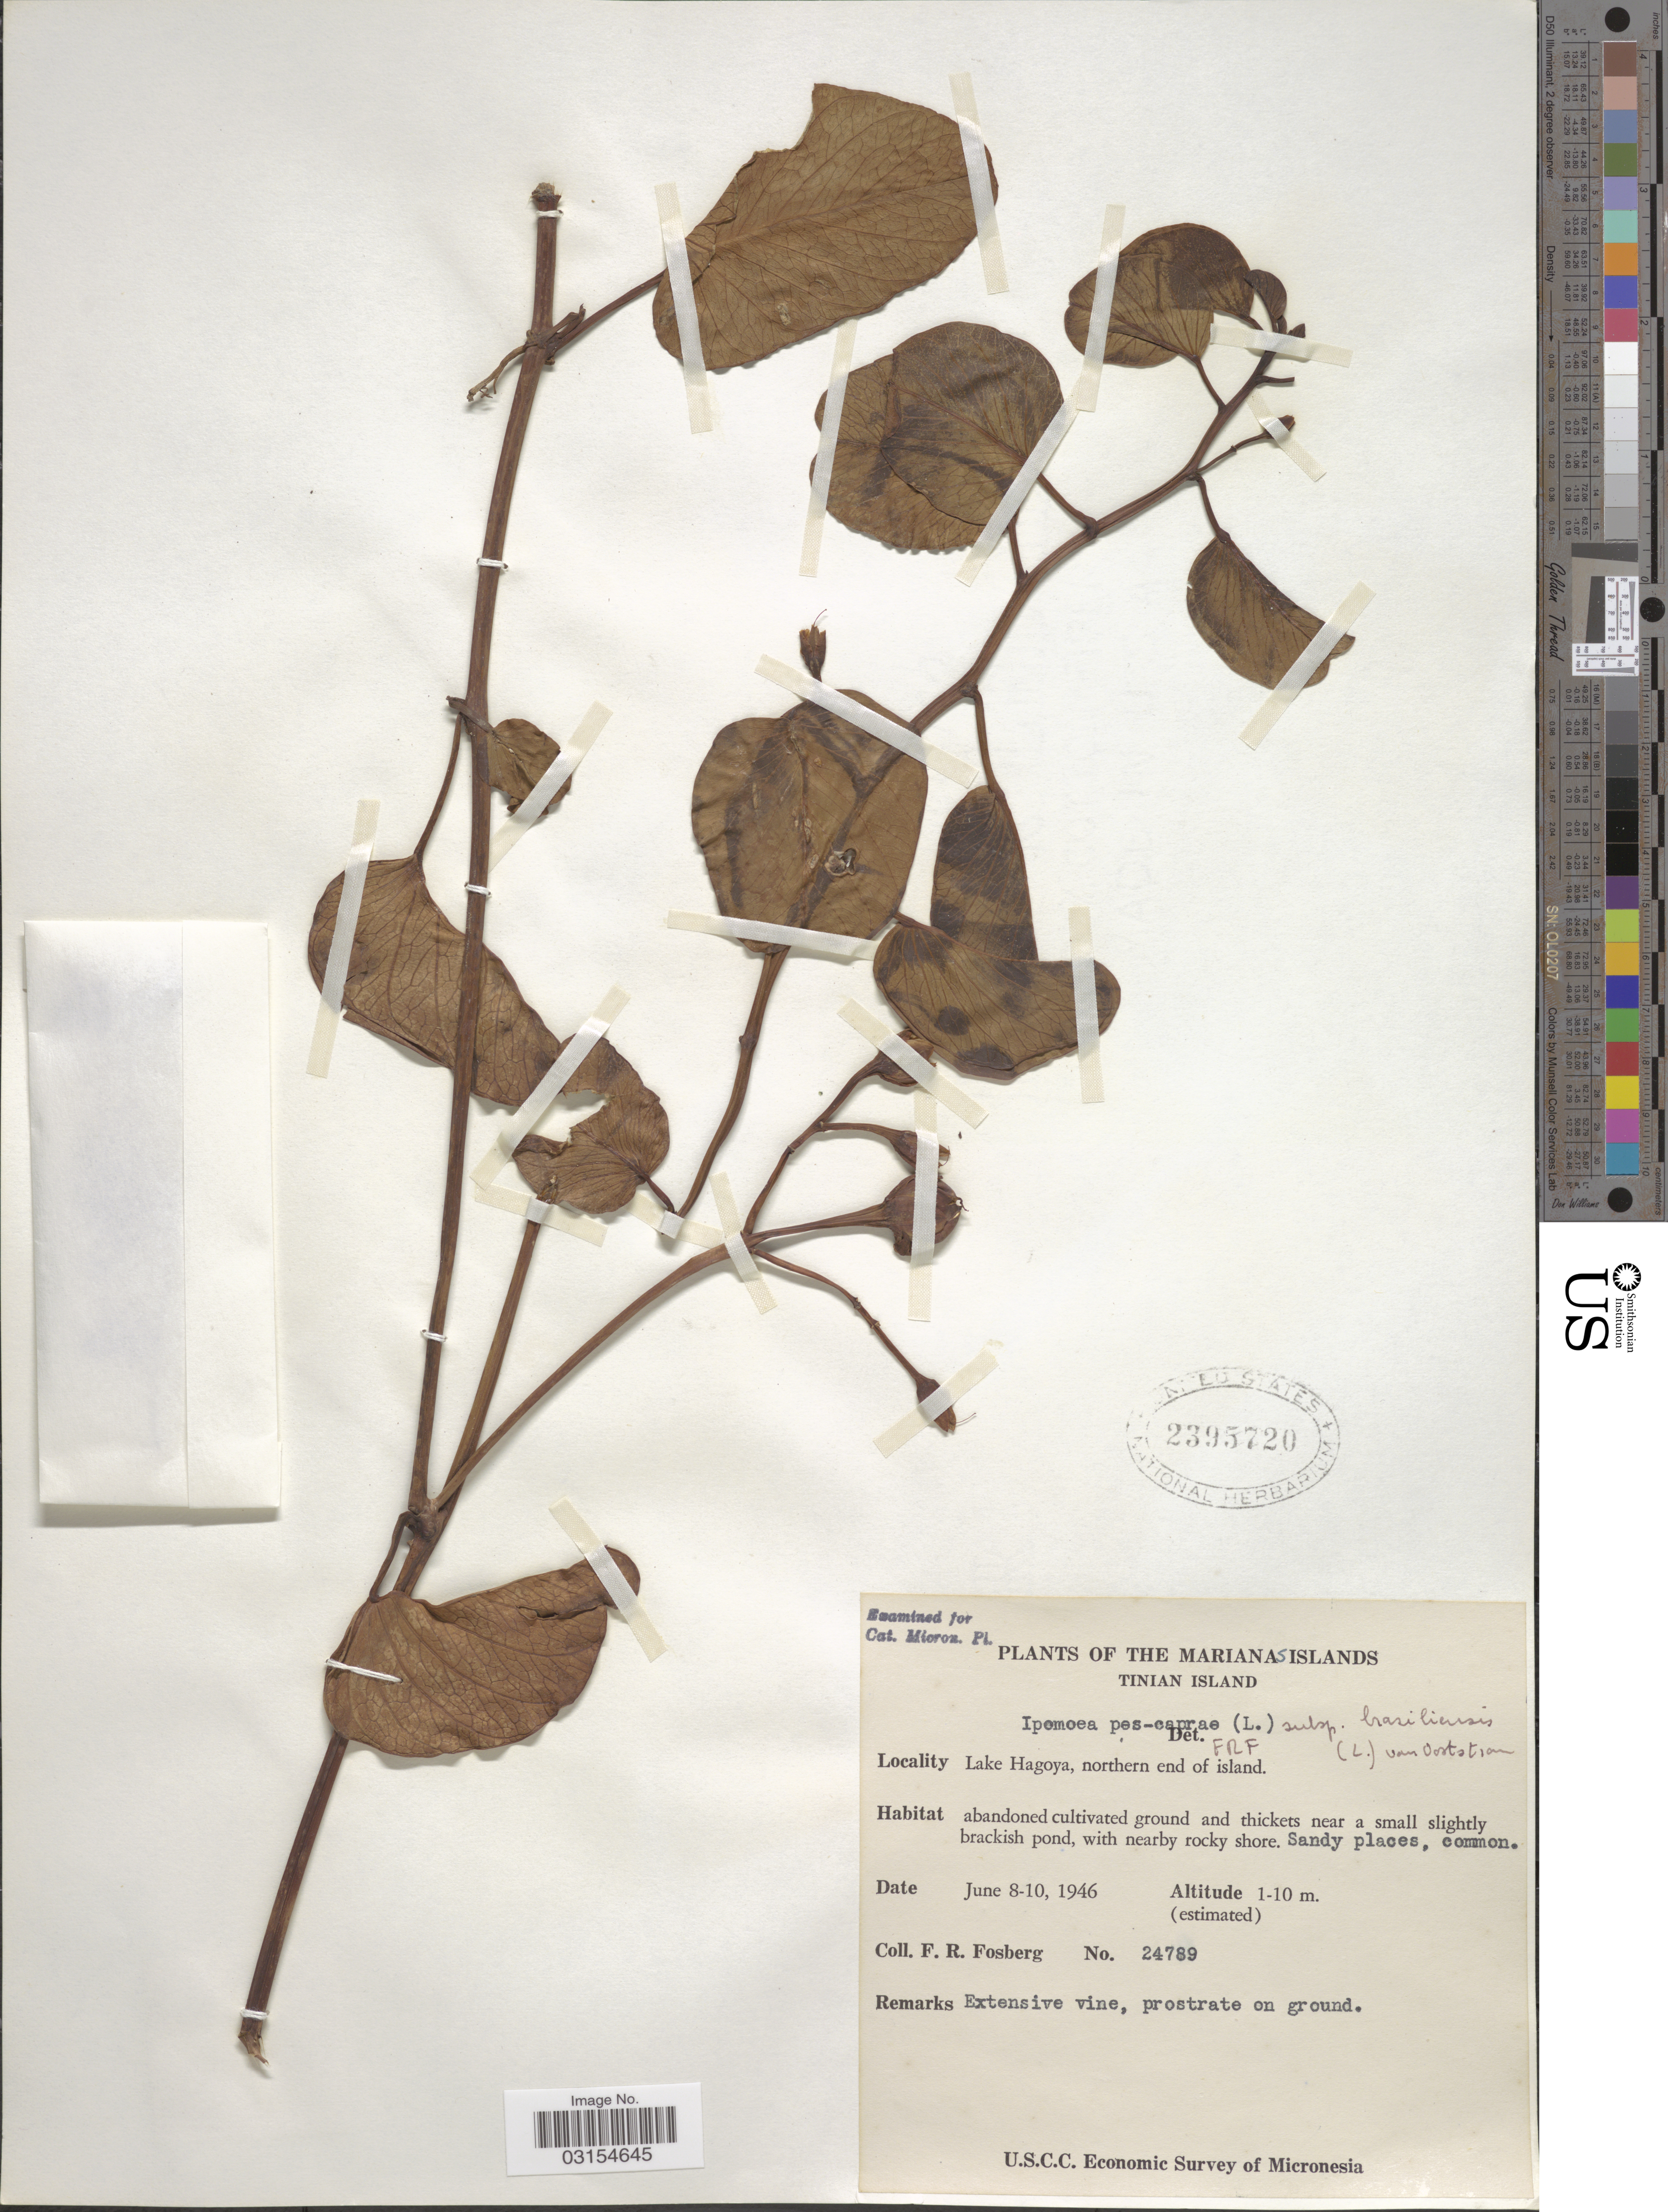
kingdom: Plantae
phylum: Tracheophyta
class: Magnoliopsida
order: Solanales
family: Convolvulaceae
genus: Ipomoea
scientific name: Ipomoea pes-caprae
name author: (L.) R. Br.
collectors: F. R. Fosberg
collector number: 24789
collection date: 1946-06-08/1946-06-10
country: Northern Mariana Islands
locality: Marianas Islands. Tinian Island. Lake Hagoya, northern end of island.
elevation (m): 1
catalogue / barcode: US 2395720